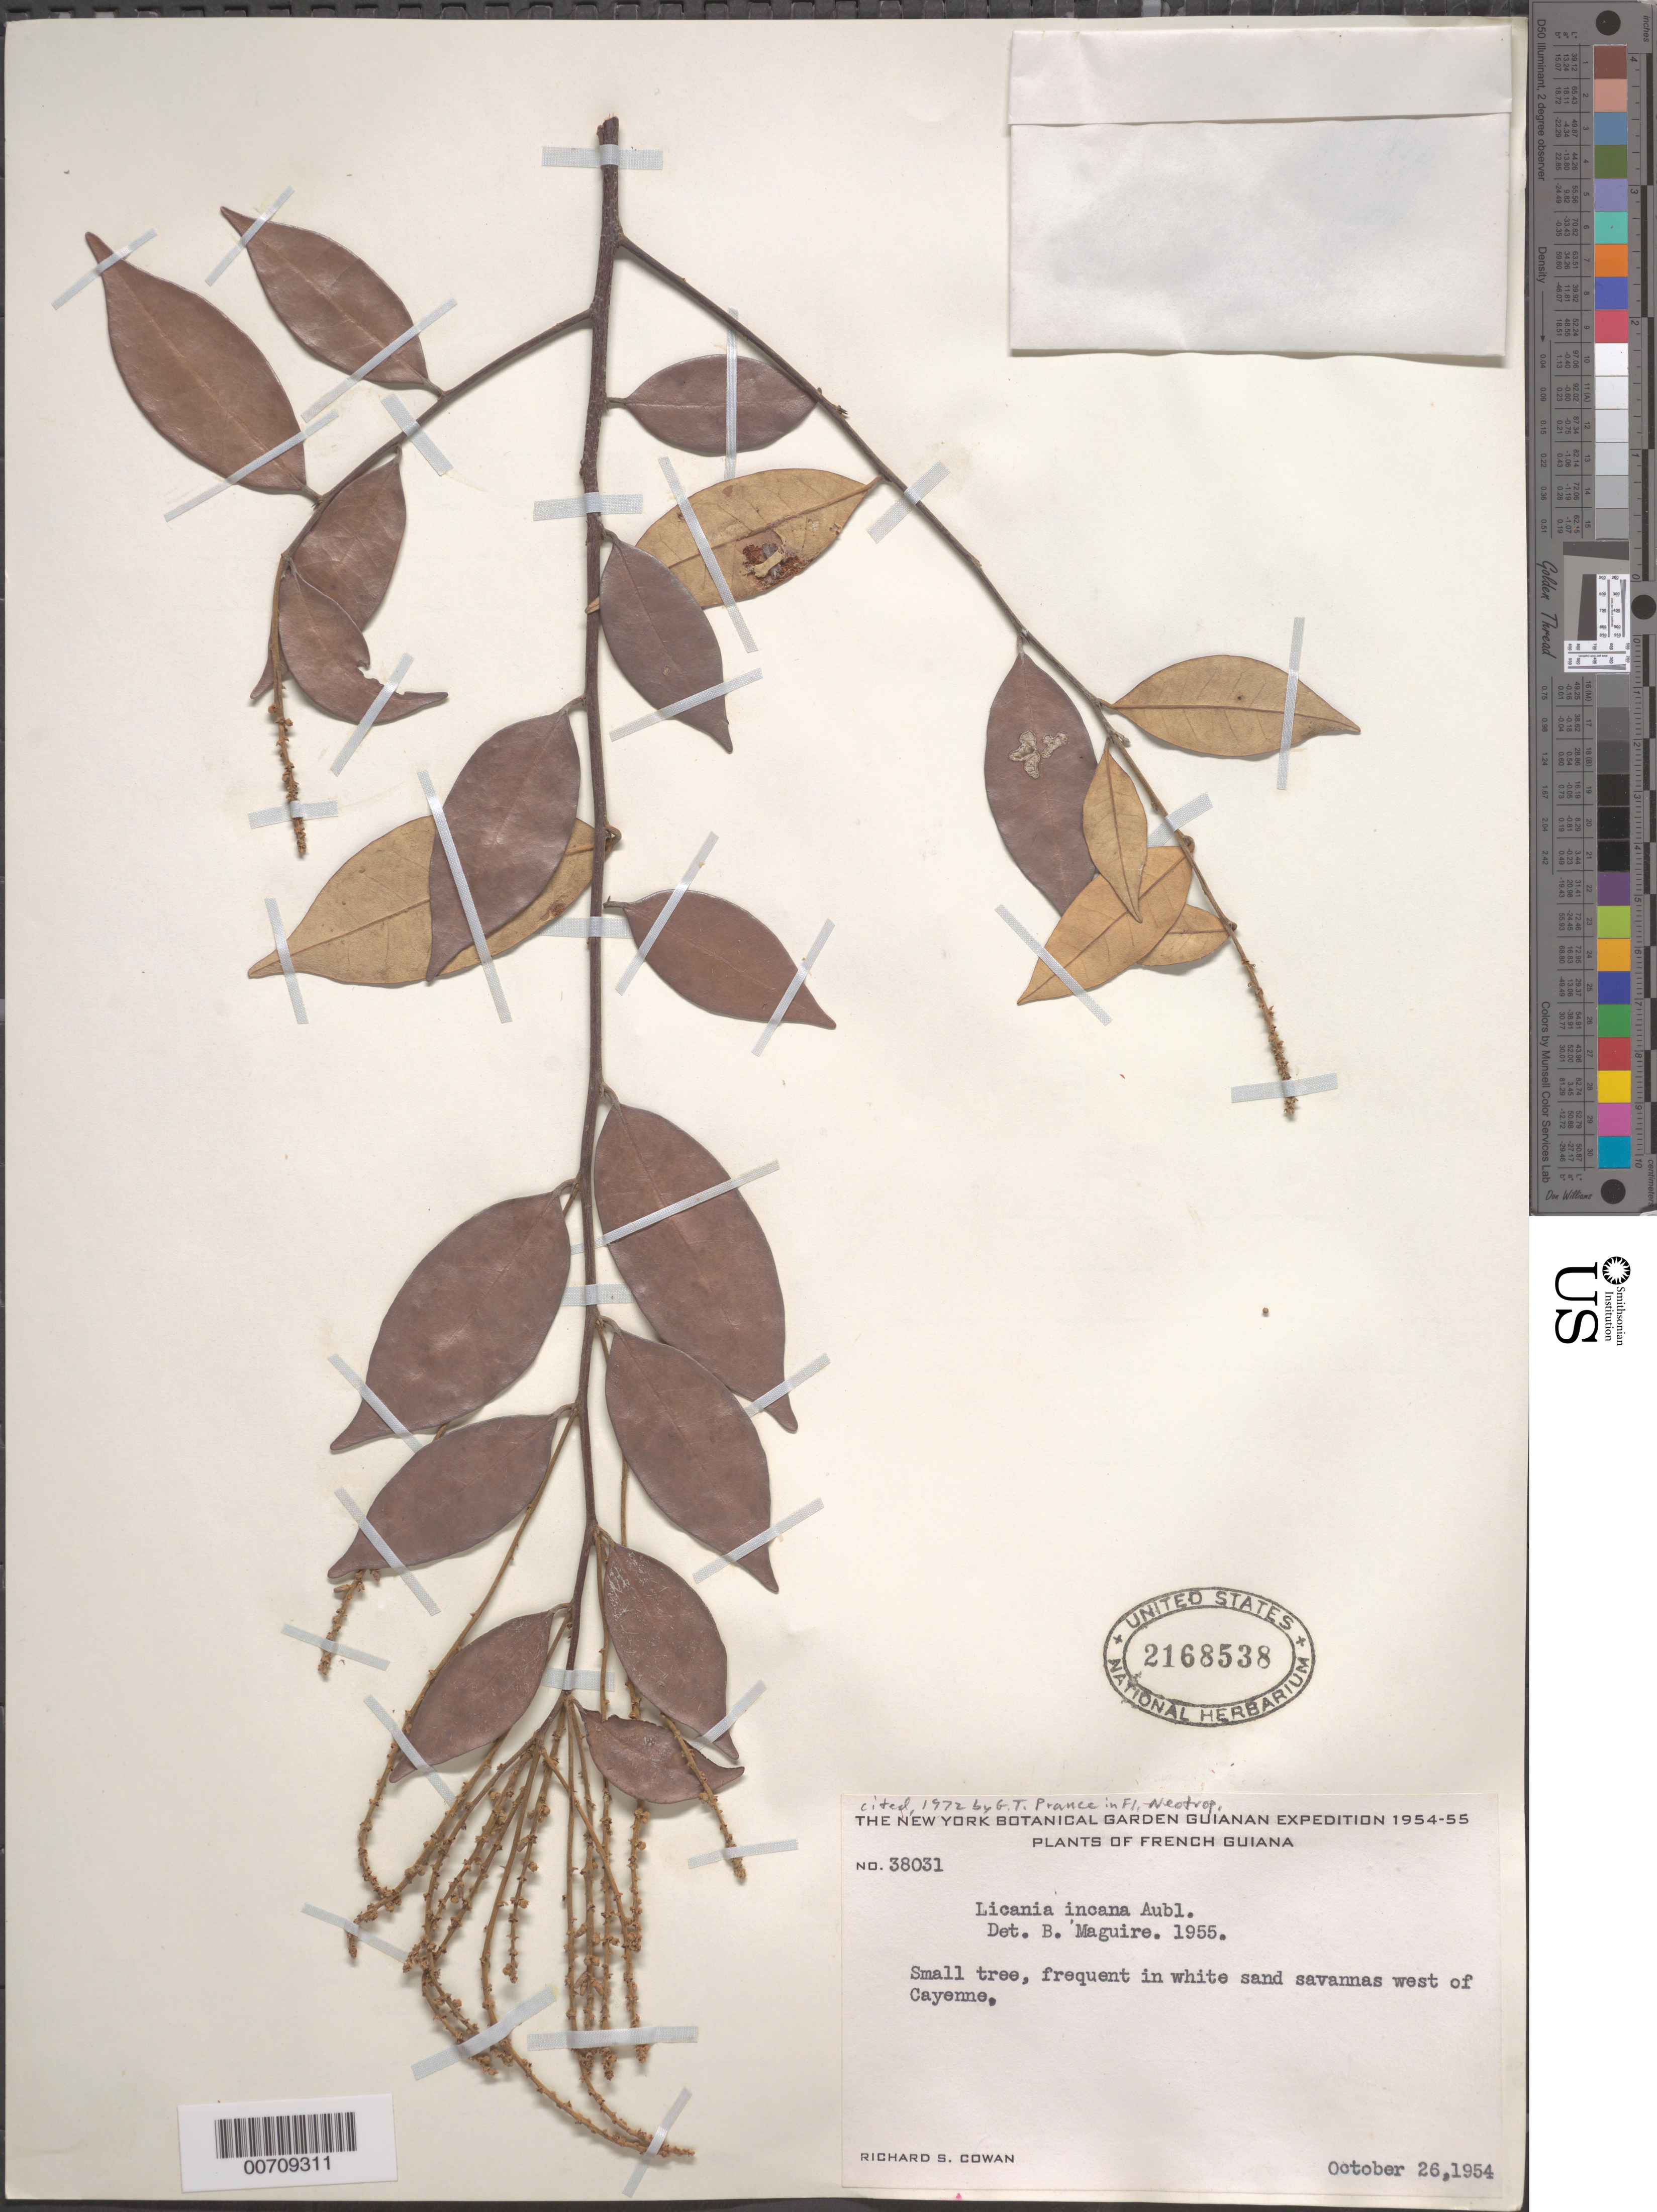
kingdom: Plantae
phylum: Tracheophyta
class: Magnoliopsida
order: Malpighiales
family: Chrysobalanaceae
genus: Licania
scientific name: Licania incana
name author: Aubl.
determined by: Maguire, Bassett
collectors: R. S. Cowan & B. Maguire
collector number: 38031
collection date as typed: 26-Oct-54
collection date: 1954-10-26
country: French Guiana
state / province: Cayenne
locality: Cayenne, Savannas W of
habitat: White sands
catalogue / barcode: US 2168538